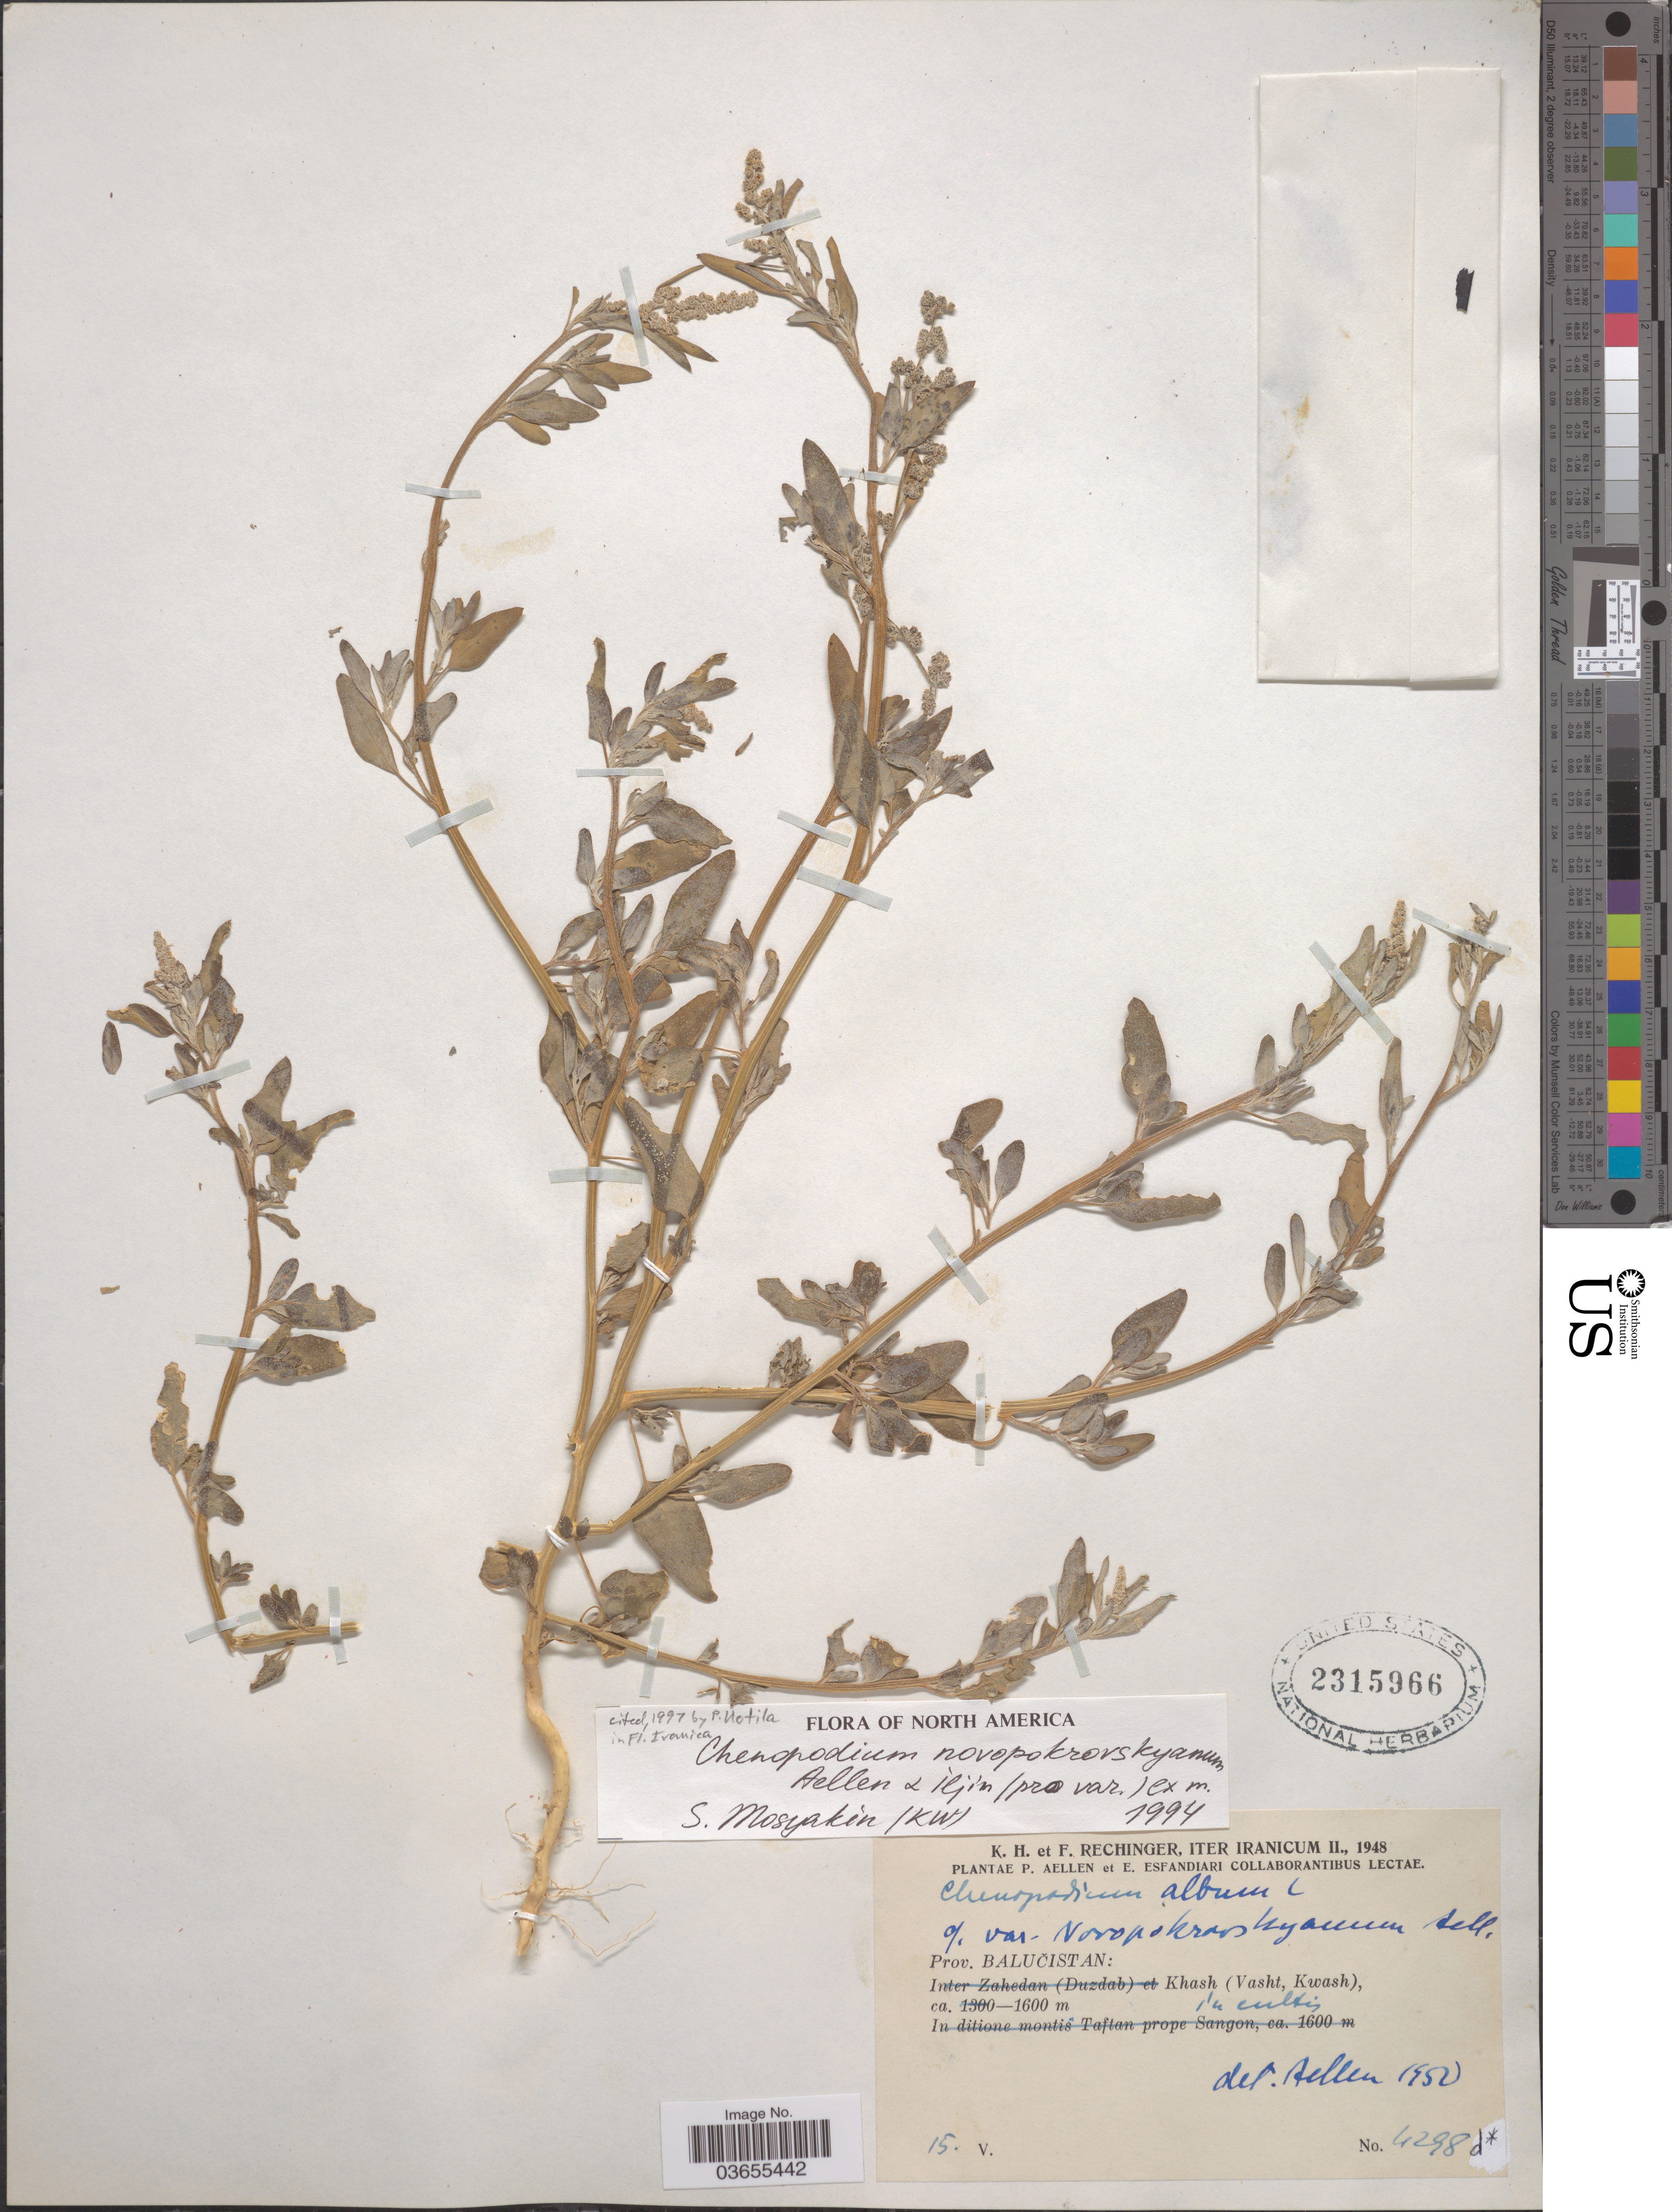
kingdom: Plantae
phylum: Tracheophyta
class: Magnoliopsida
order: Caryophyllales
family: Amaranthaceae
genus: Chenopodium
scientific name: Chenopodium novopokrovskyanum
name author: (Aellen) Uotila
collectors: K. H. Rechinger, F. Rechinger, P. Aellen & E. Esfandiari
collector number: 4298d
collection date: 1948-05-15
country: Iran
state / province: Sistan and Baluchistan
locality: Prov. Balučistan: Khash (Vasht, Kwash).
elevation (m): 1600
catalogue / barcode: US 2315966